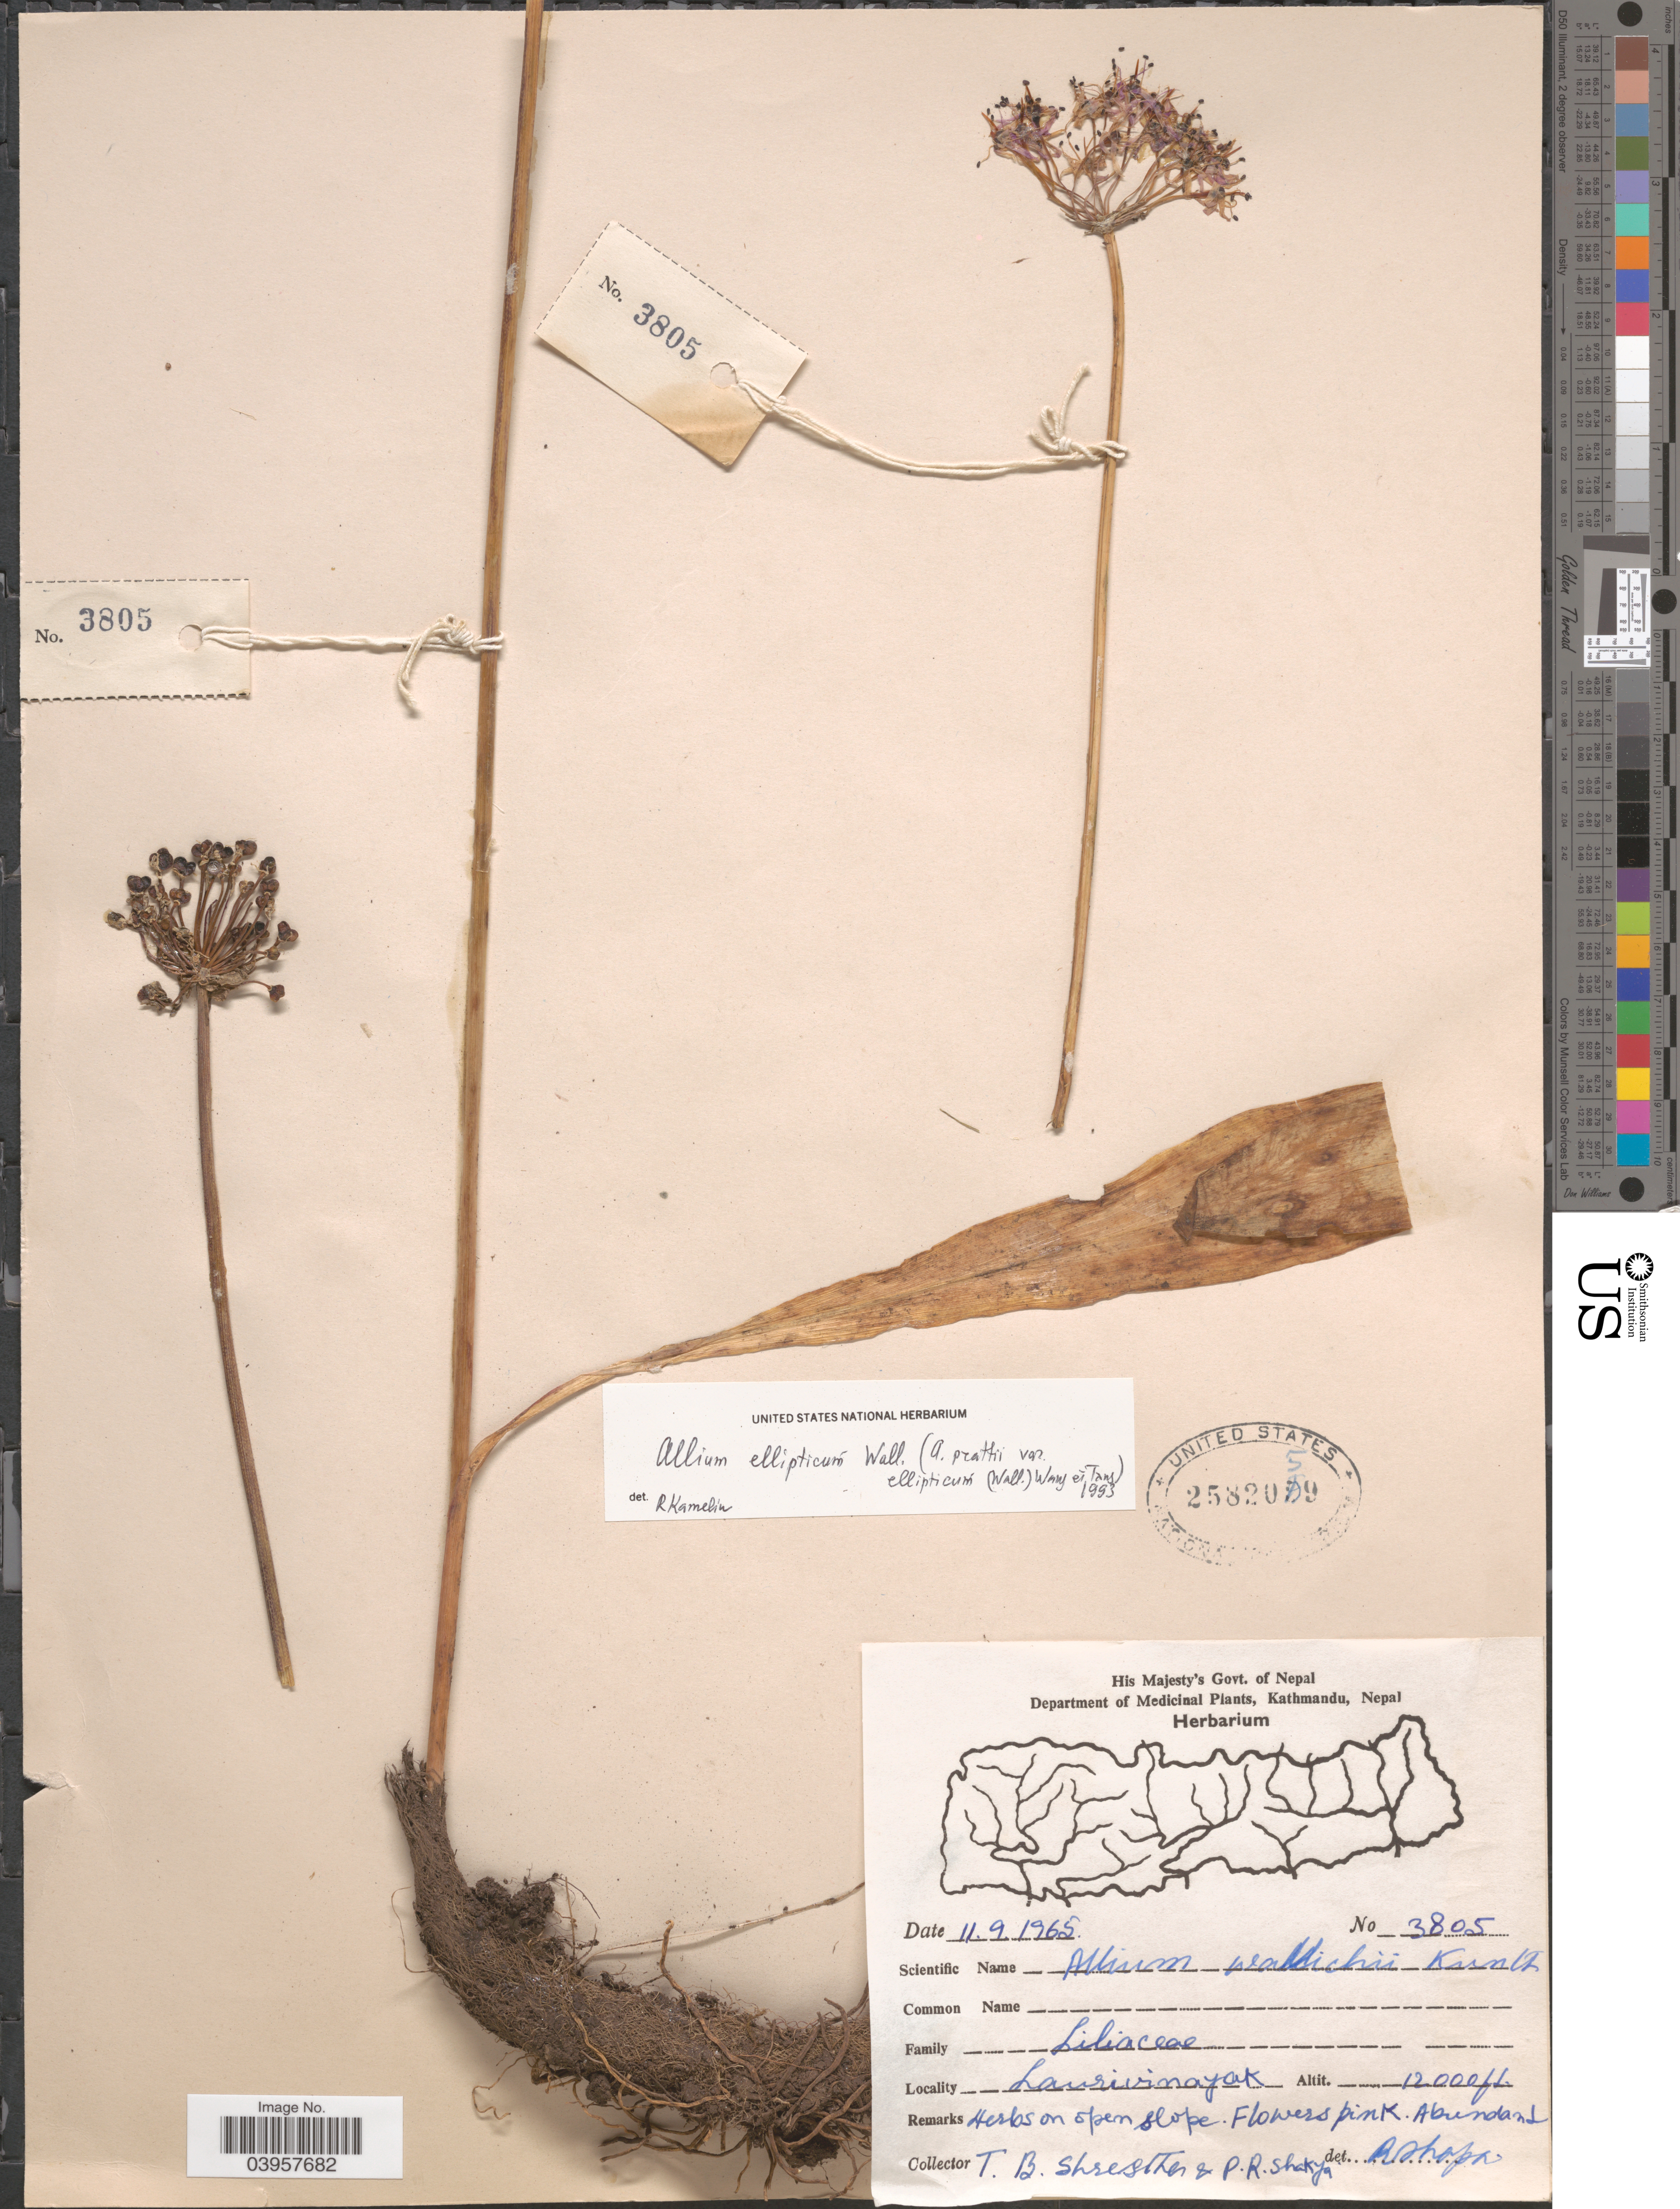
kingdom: Plantae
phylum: Tracheophyta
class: Liliopsida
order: Asparagales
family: Amaryllidaceae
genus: Allium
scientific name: Allium ellipticum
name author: Wall.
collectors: T. B. Shrestha & P. Shakya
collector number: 3805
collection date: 1965-09-11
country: Nepal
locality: Laurivinayak.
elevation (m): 3658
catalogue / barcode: US 2582059